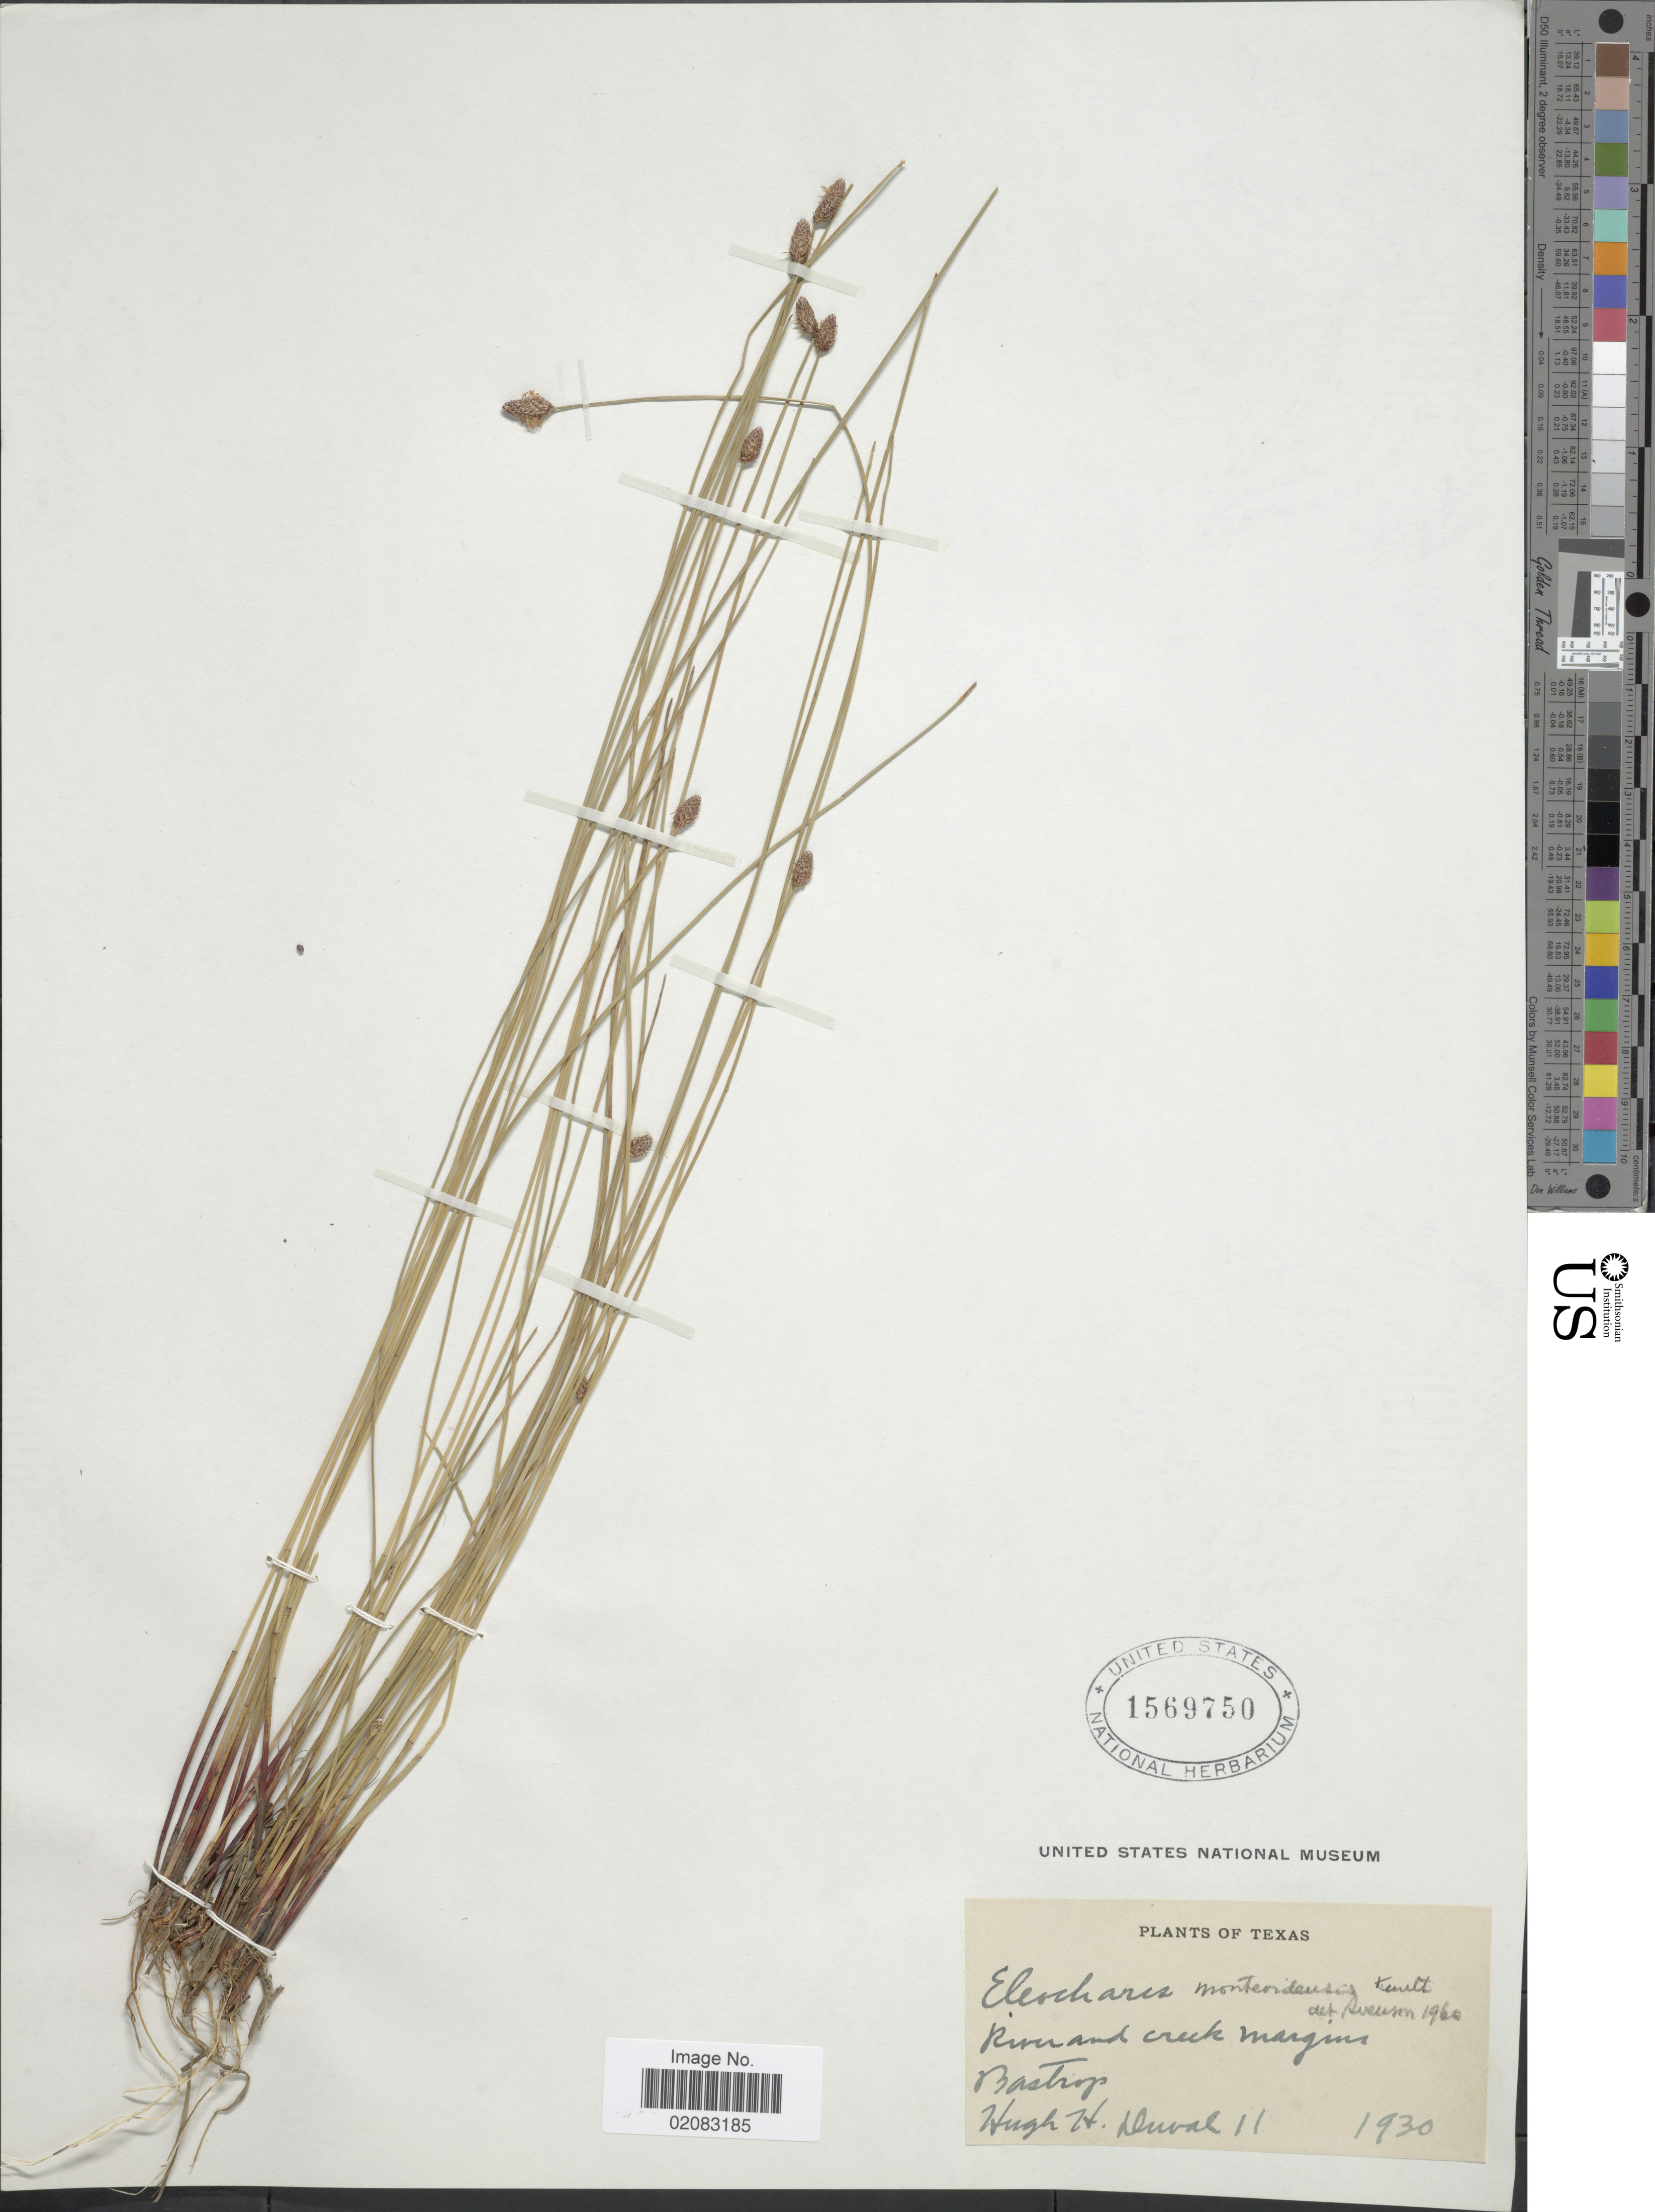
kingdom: Plantae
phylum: Tracheophyta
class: Liliopsida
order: Poales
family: Cyperaceae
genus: Eleocharis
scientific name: Eleocharis montevidensis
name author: Kunth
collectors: H. Duval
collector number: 11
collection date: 1930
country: United States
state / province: Texas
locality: River creek margins, Bastrop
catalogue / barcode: US 1569750